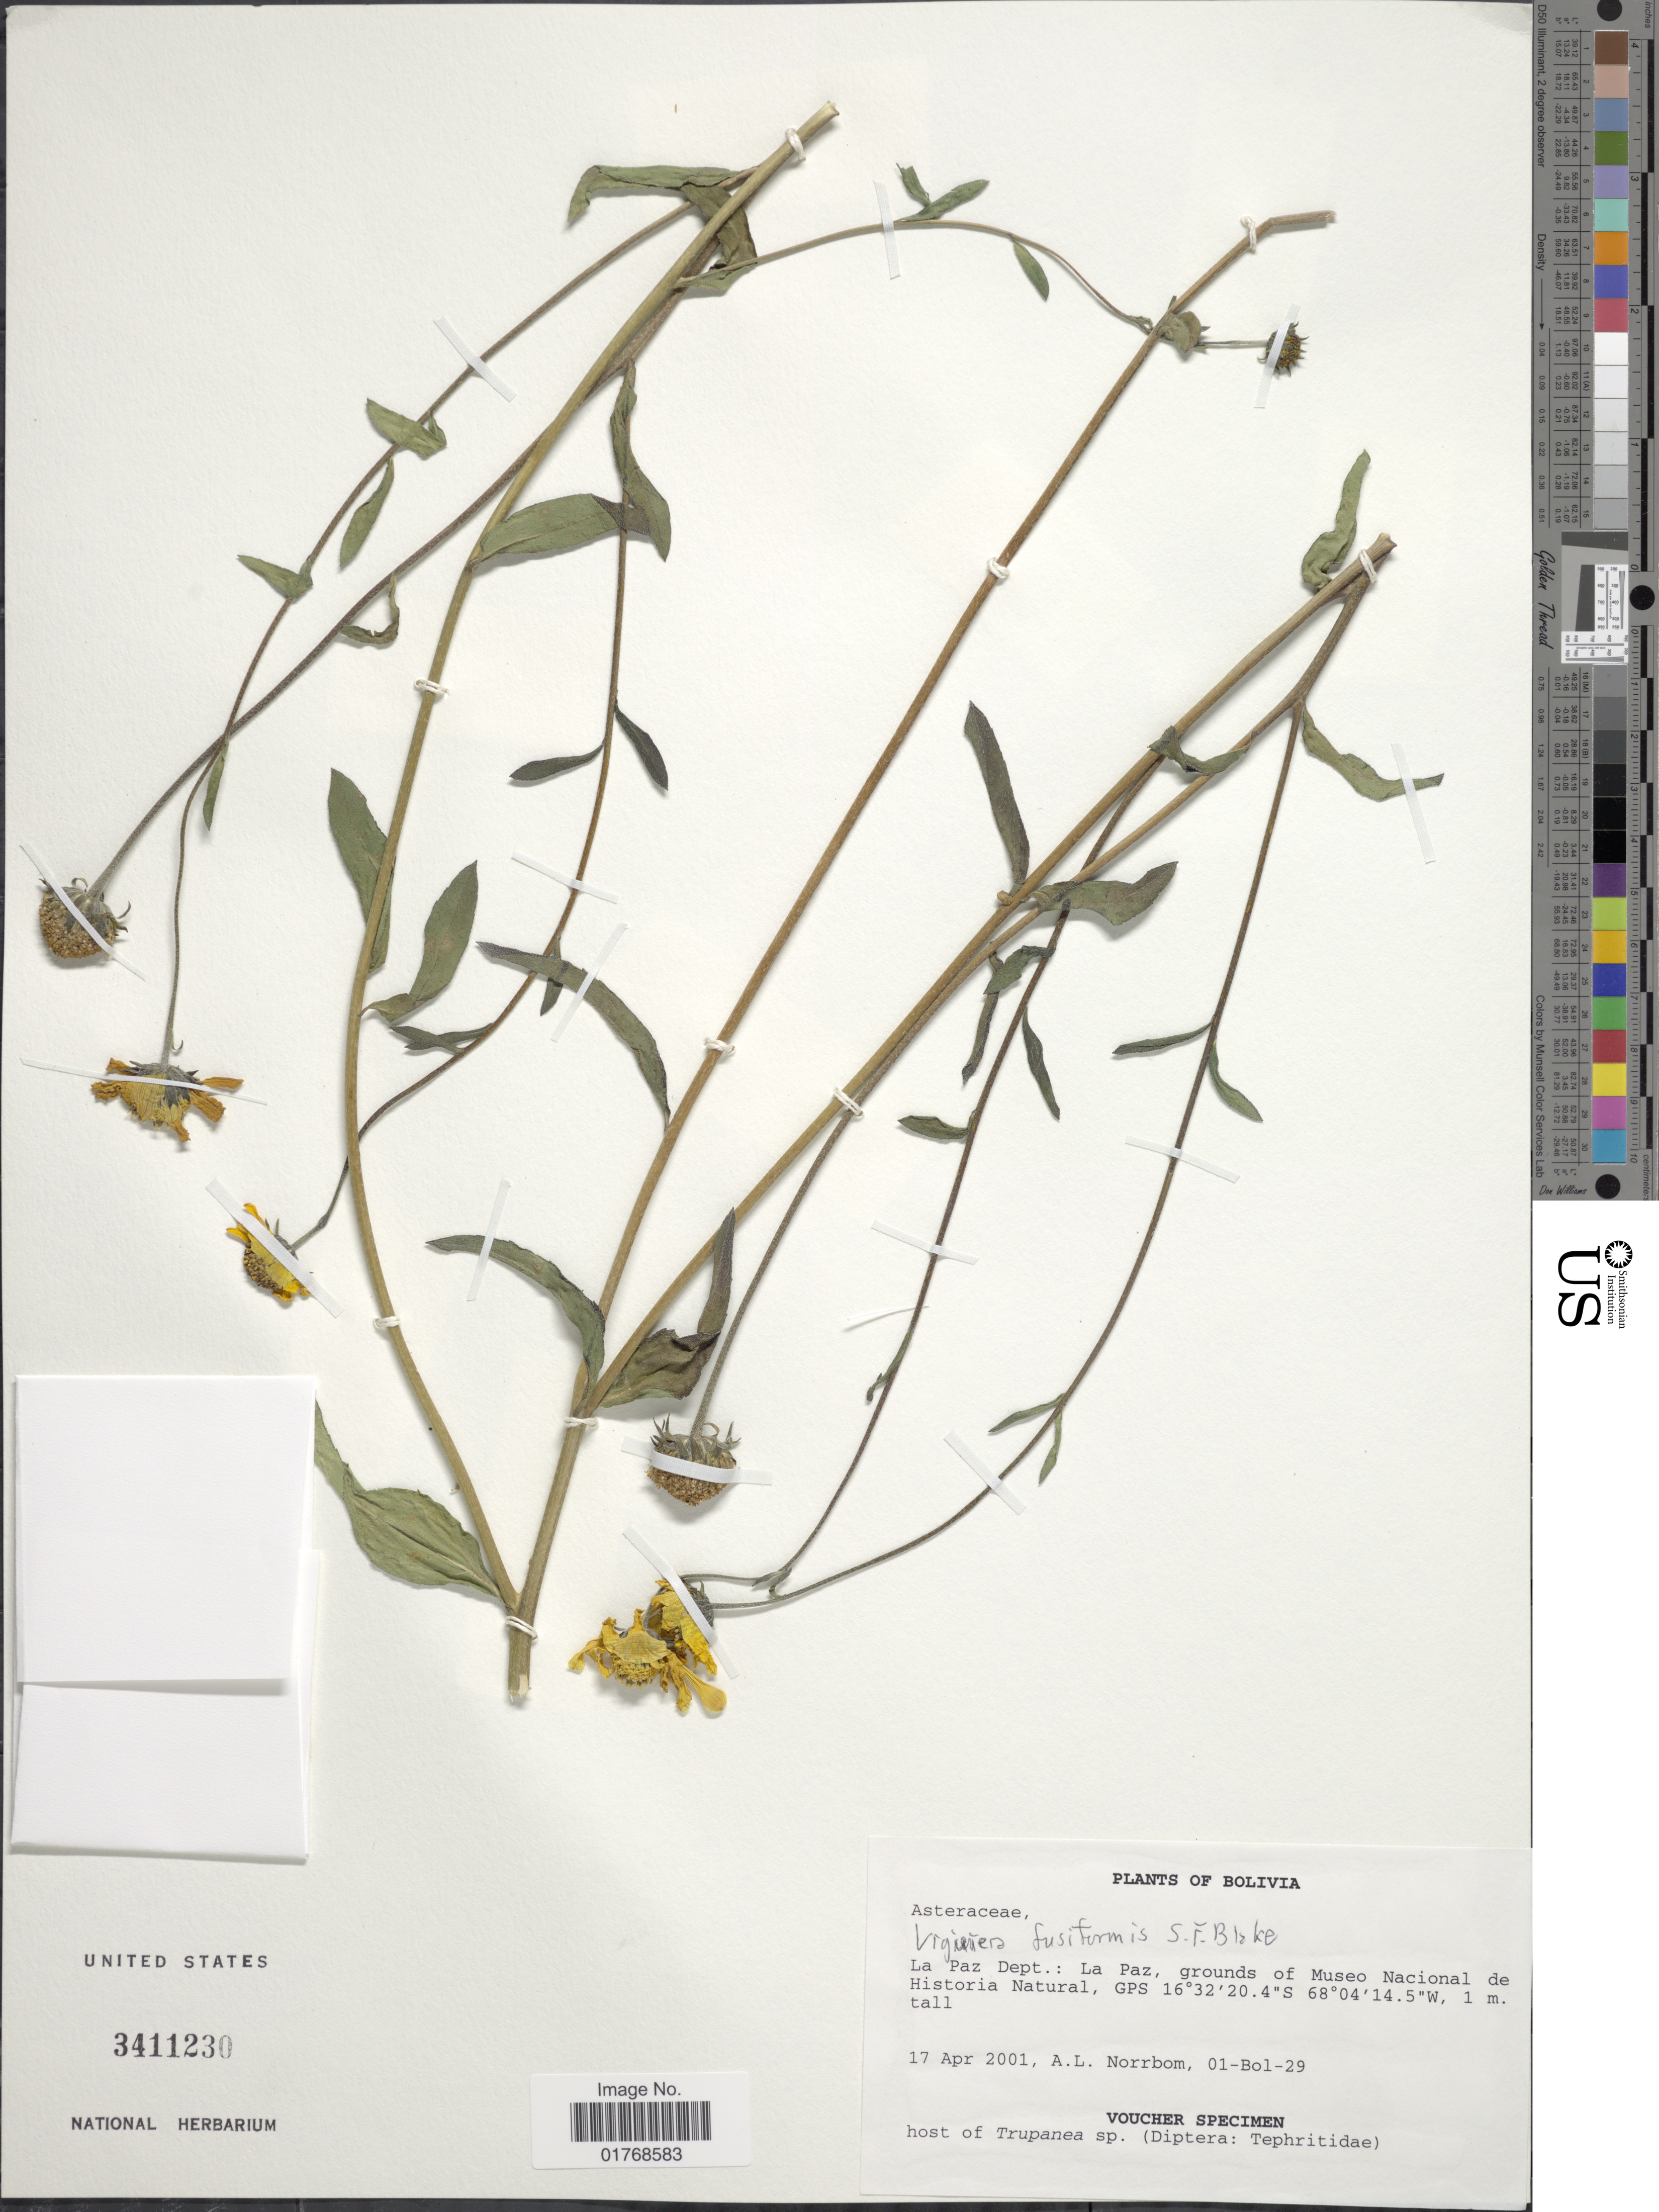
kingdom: Plantae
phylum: Tracheophyta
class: Magnoliopsida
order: Asterales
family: Asteraceae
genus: Viguiera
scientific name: Viguiera fusiformis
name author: S.F. Blake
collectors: A. L. Norrbom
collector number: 01-Bol-29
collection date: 2001-04-17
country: Bolivia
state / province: La Paz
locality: La Paz Dept.: La Paz, grounds of Museo Nacional de Historia Natural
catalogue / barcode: US 3411230